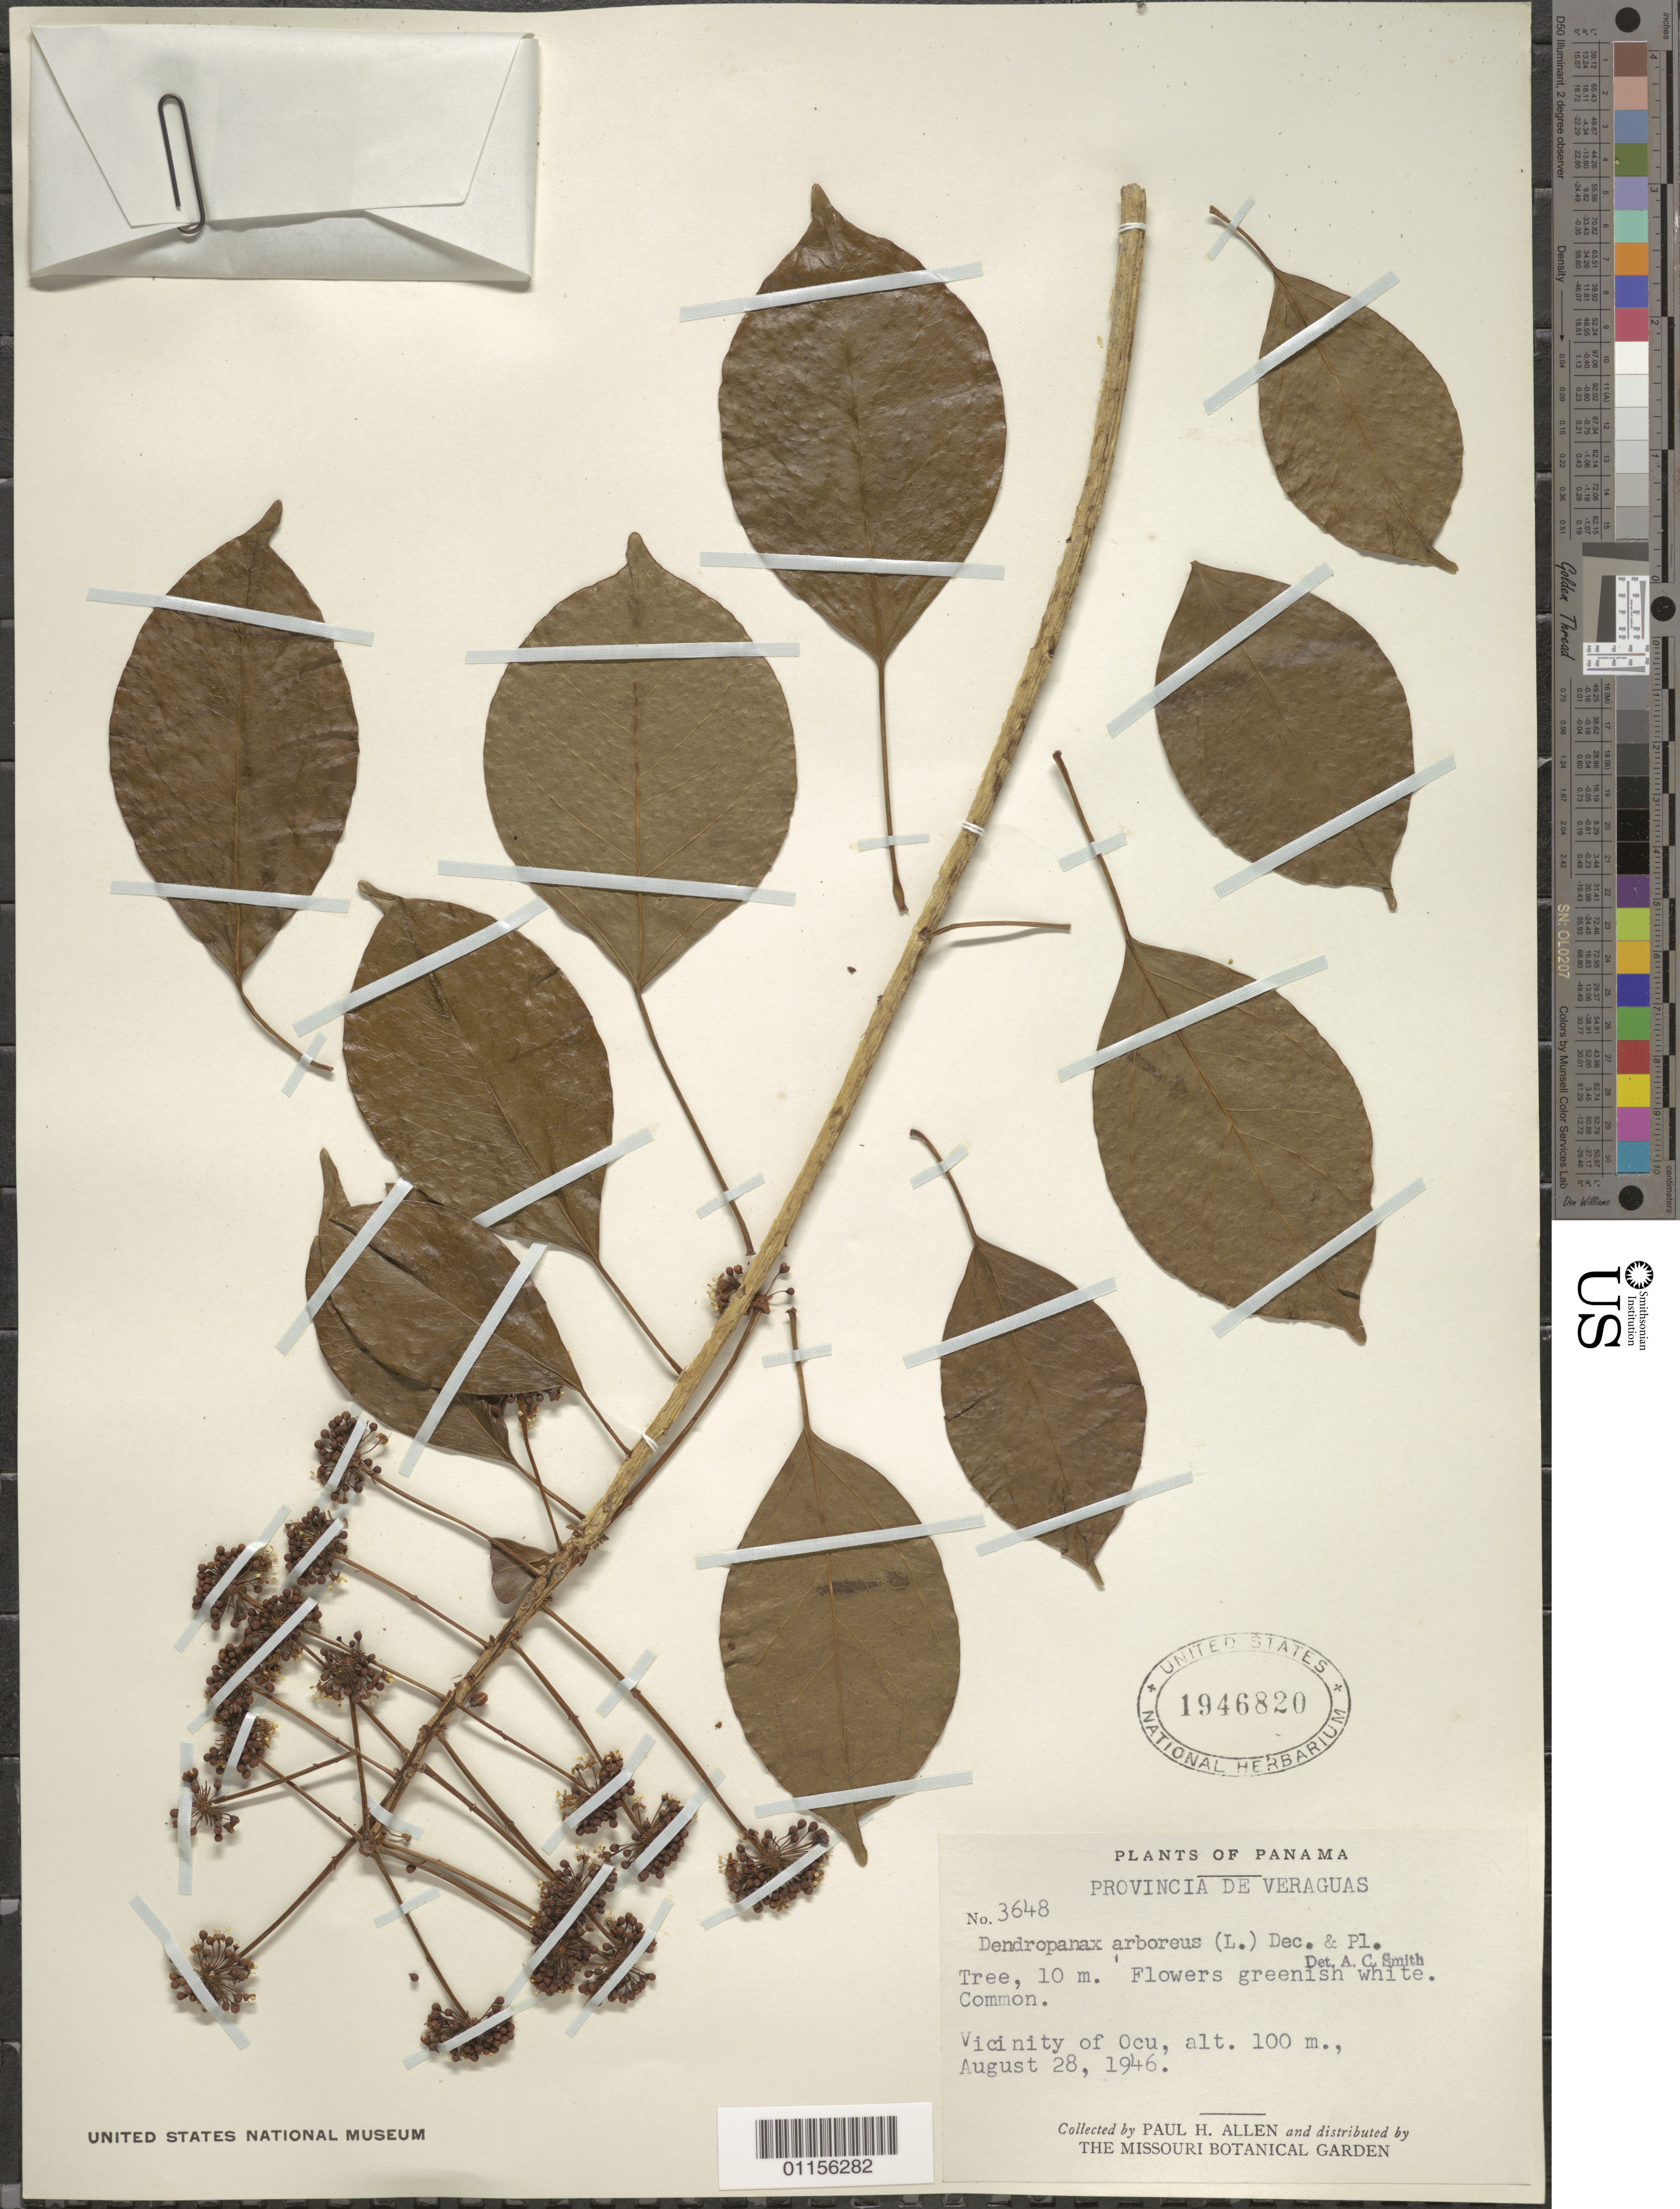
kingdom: Plantae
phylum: Tracheophyta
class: Magnoliopsida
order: Apiales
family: Araliaceae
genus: Dendropanax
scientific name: Dendropanax arboreus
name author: (L.) Decne. & Planch.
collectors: P. H. Allen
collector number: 3648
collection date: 1946-08-28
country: Panama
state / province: Veraguas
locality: Vicinity of Ocu.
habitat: Tree, common.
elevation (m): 100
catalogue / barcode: US 1946820